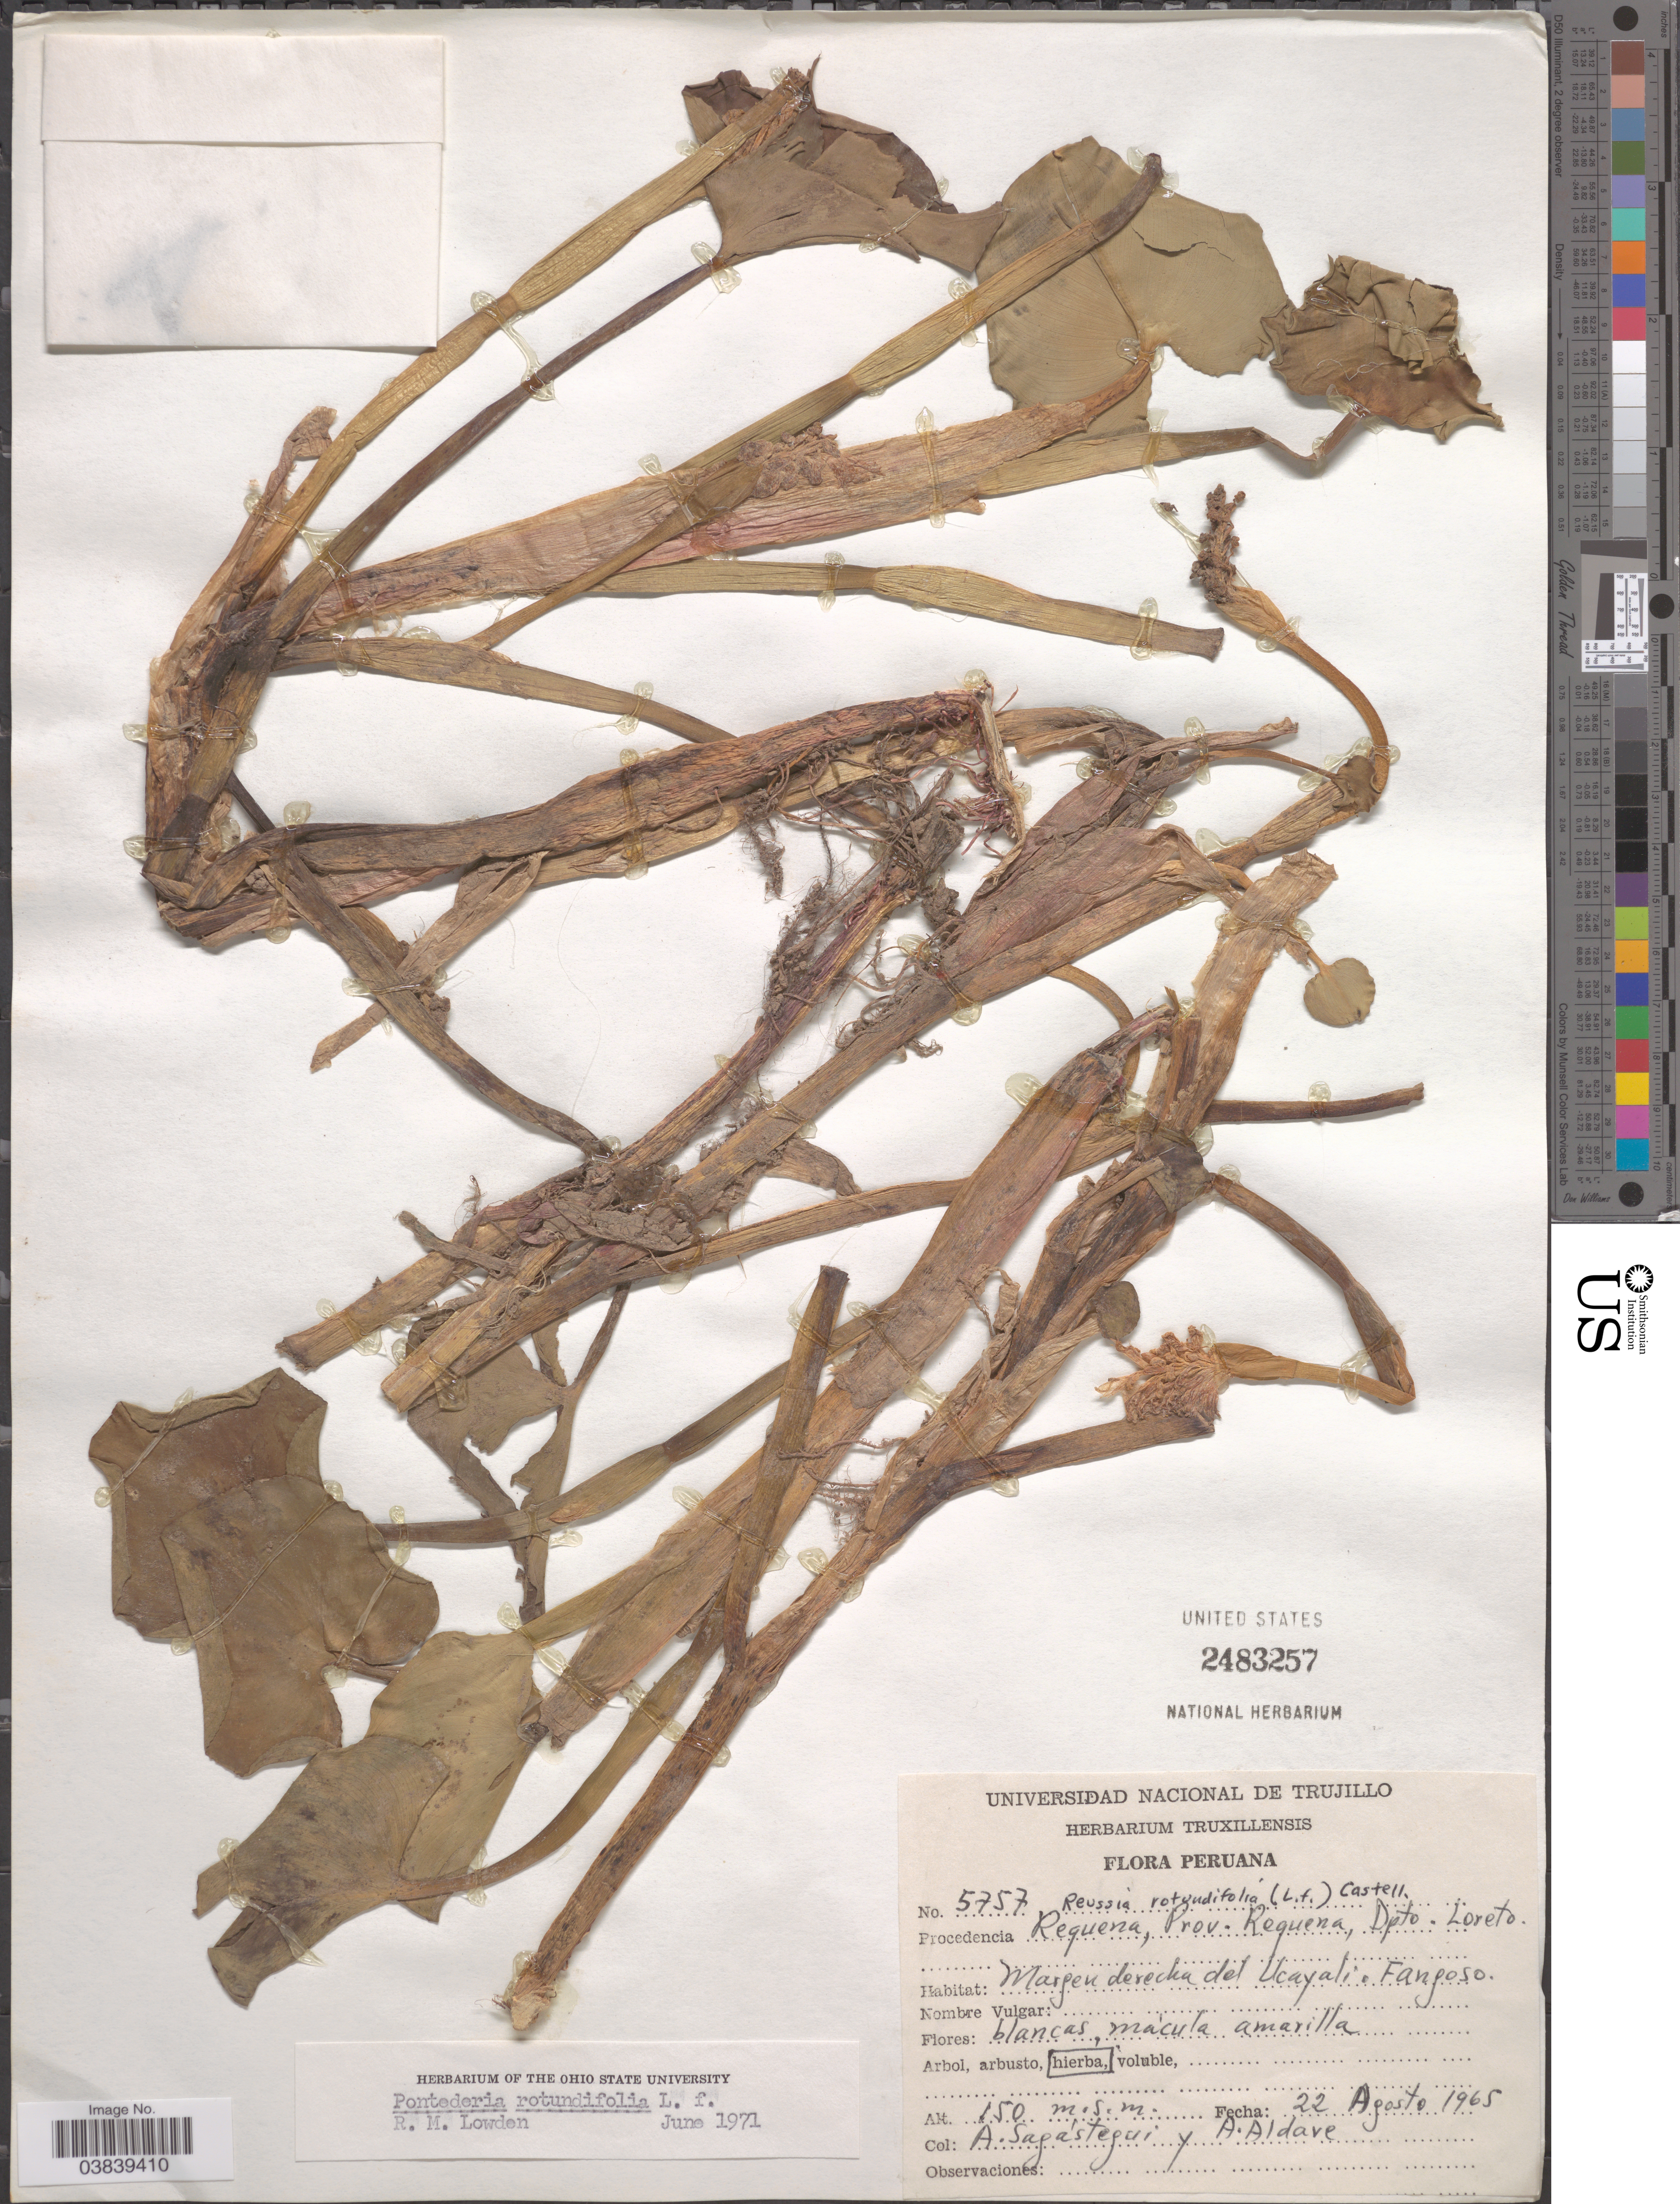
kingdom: Plantae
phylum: Tracheophyta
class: Liliopsida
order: Commelinales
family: Pontederiaceae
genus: Pontederia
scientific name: Pontederia rotundifolia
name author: L. f.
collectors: A. Sagastegui & A. Aldave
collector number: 5757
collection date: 1965-08-22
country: Peru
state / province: Loreto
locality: Requena, Prov. Requena, Dpto. Loreto.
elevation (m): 150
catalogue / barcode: US 2483257